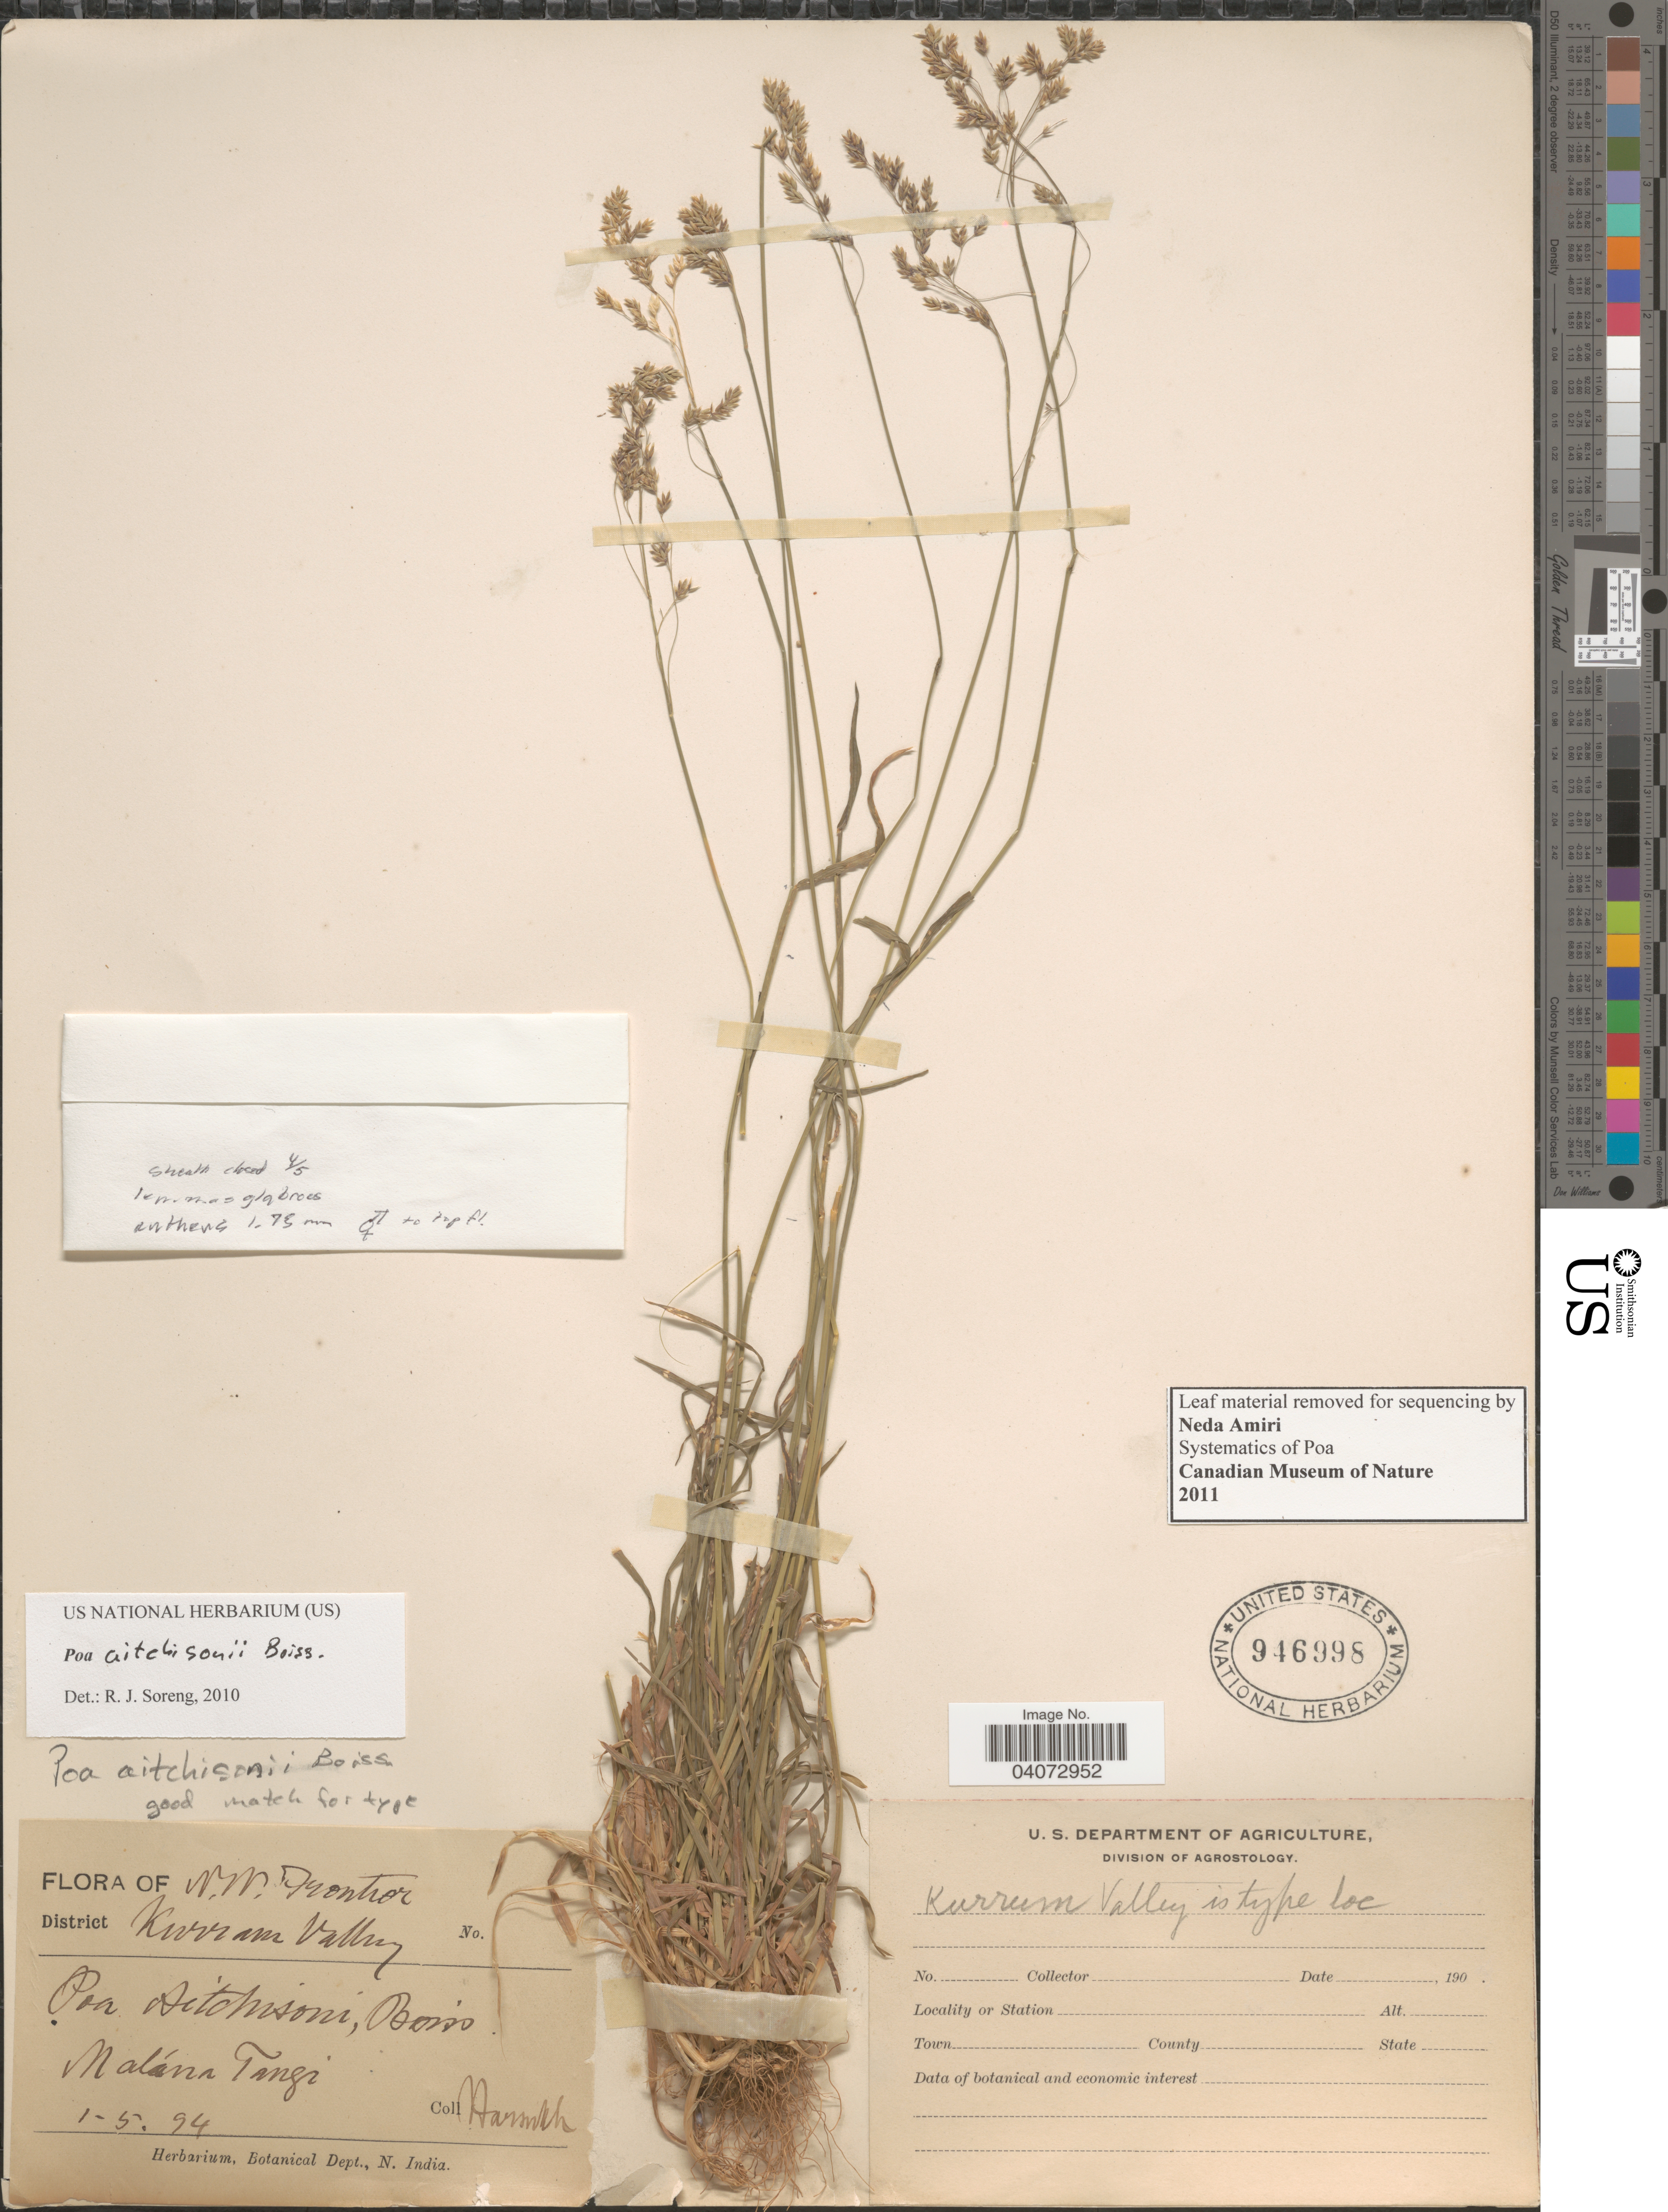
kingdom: Plantae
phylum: Tracheophyta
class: Liliopsida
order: Poales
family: Poaceae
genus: Poa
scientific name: Poa aitchisonii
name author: Boiss.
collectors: -. Harsukh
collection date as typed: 1-5-94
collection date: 1894-05-01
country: Pakistan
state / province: Khyber Pakhtunkhwa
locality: N.W. Frontier. District Kurram Valley. Malána Tangi. [interpreted]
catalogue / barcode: US 946998